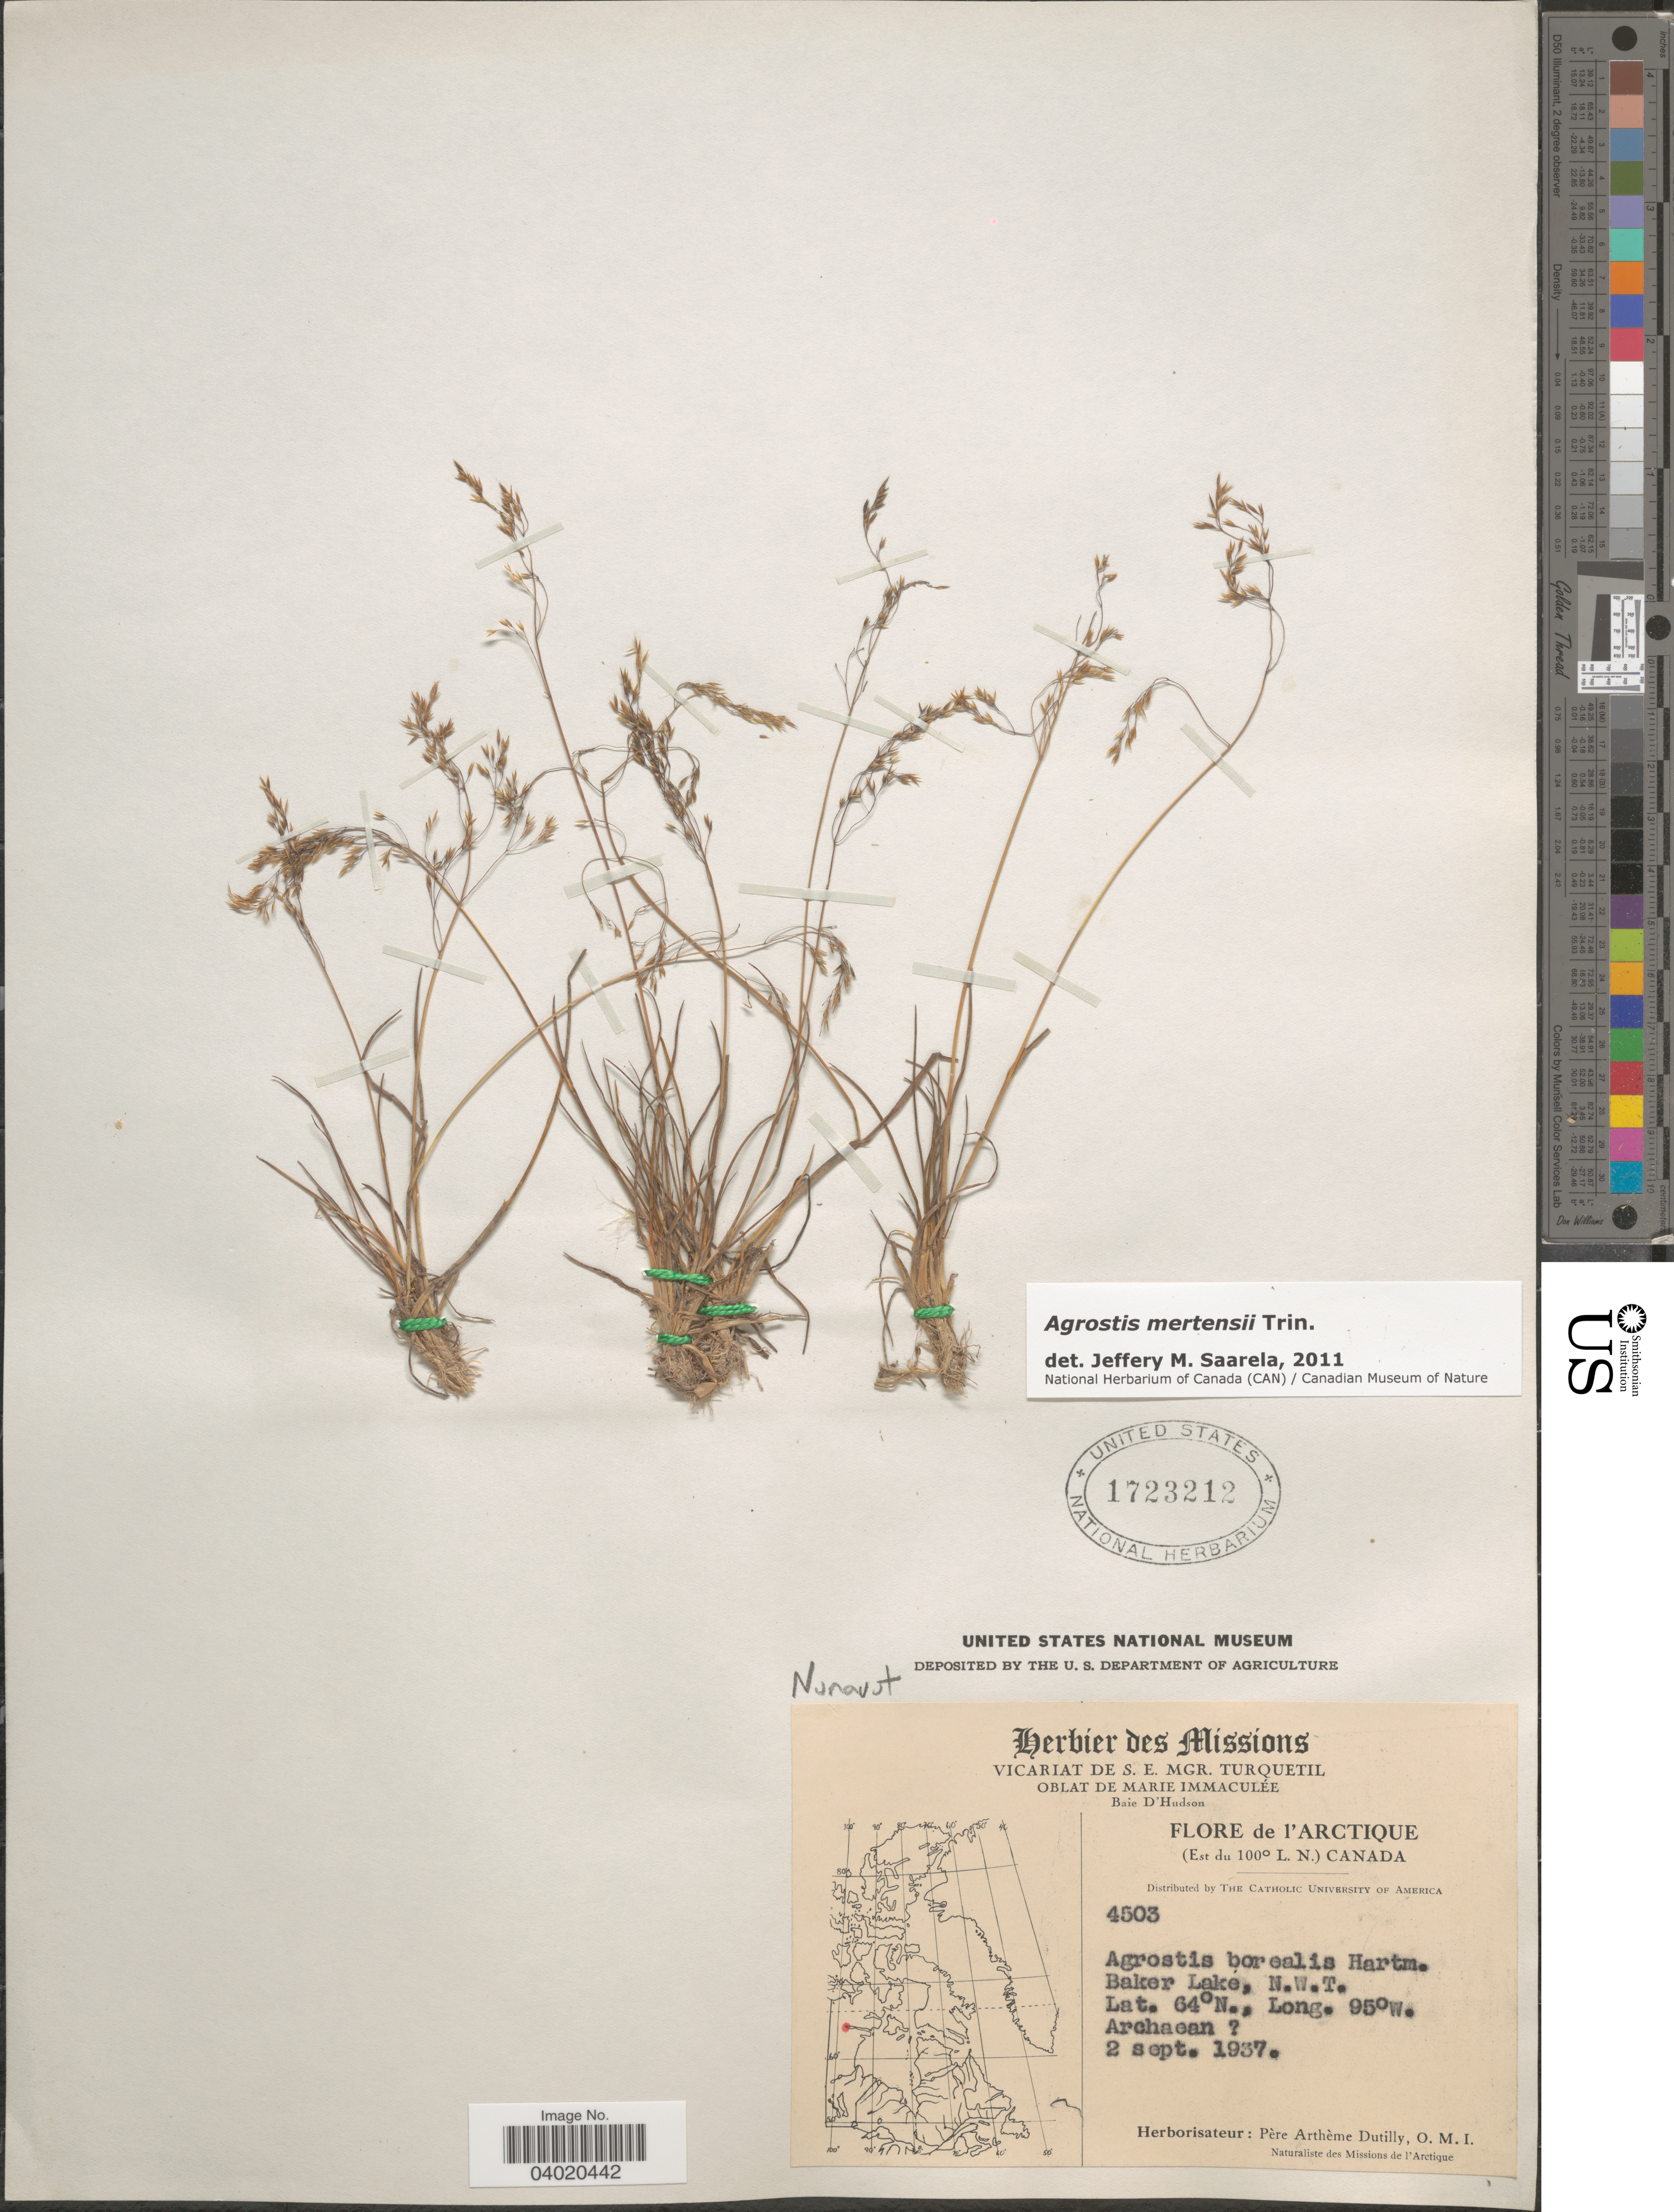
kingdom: Plantae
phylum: Tracheophyta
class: Liliopsida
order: Poales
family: Poaceae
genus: Agrostis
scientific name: Agrostis mertensii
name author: Trin.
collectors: ex Herb. Pêre Arthême Dutilly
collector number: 4503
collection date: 1937-09-02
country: Canada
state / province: Northwest Territories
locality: Baker Lake.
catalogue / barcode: US 1723212